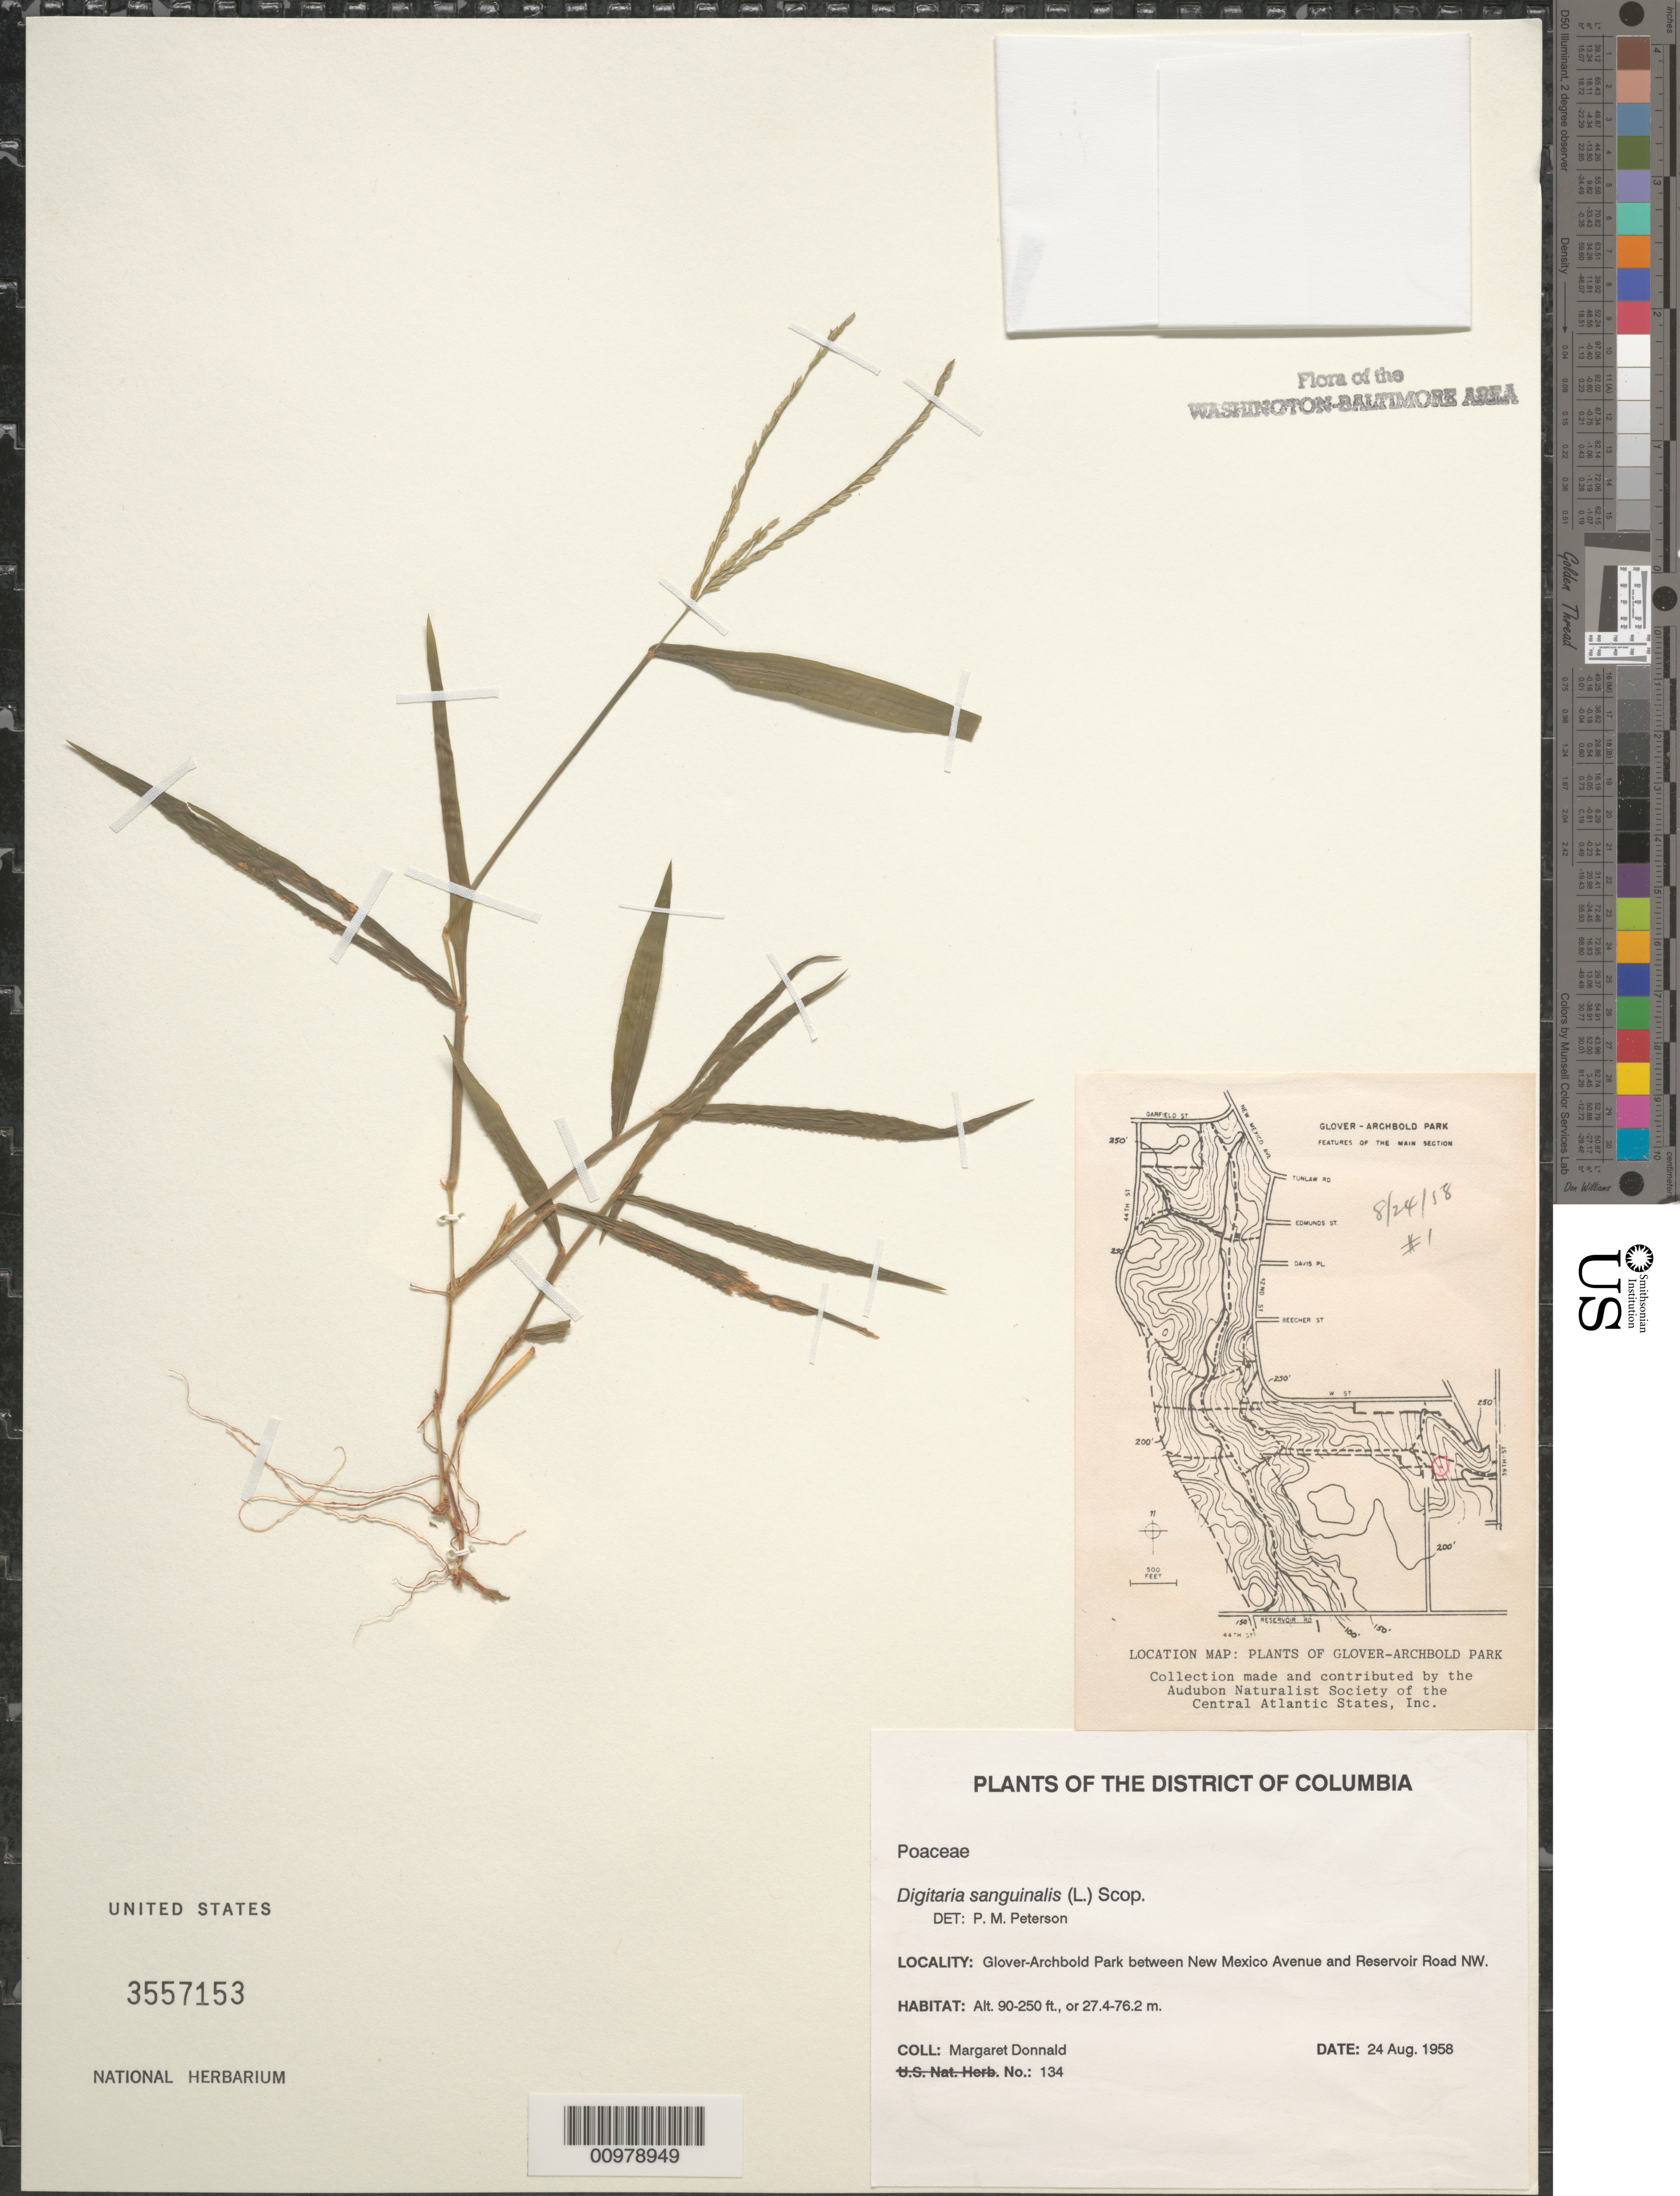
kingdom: Plantae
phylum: Tracheophyta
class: Liliopsida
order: Poales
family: Poaceae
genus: Digitaria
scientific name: Digitaria sanguinalis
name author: (L.) Scop.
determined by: Peterson, Paul M., (BOT), Smithsonian Institution - National Museum of Natural History (UNITED STATES)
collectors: M. Donnald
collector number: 134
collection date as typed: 24 Aug 1958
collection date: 1958-08-24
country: United States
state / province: District of Columbia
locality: Glover-Archbold Park between New Mexico Avenue and Reservoir Road NW.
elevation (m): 27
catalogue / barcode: US 3557153